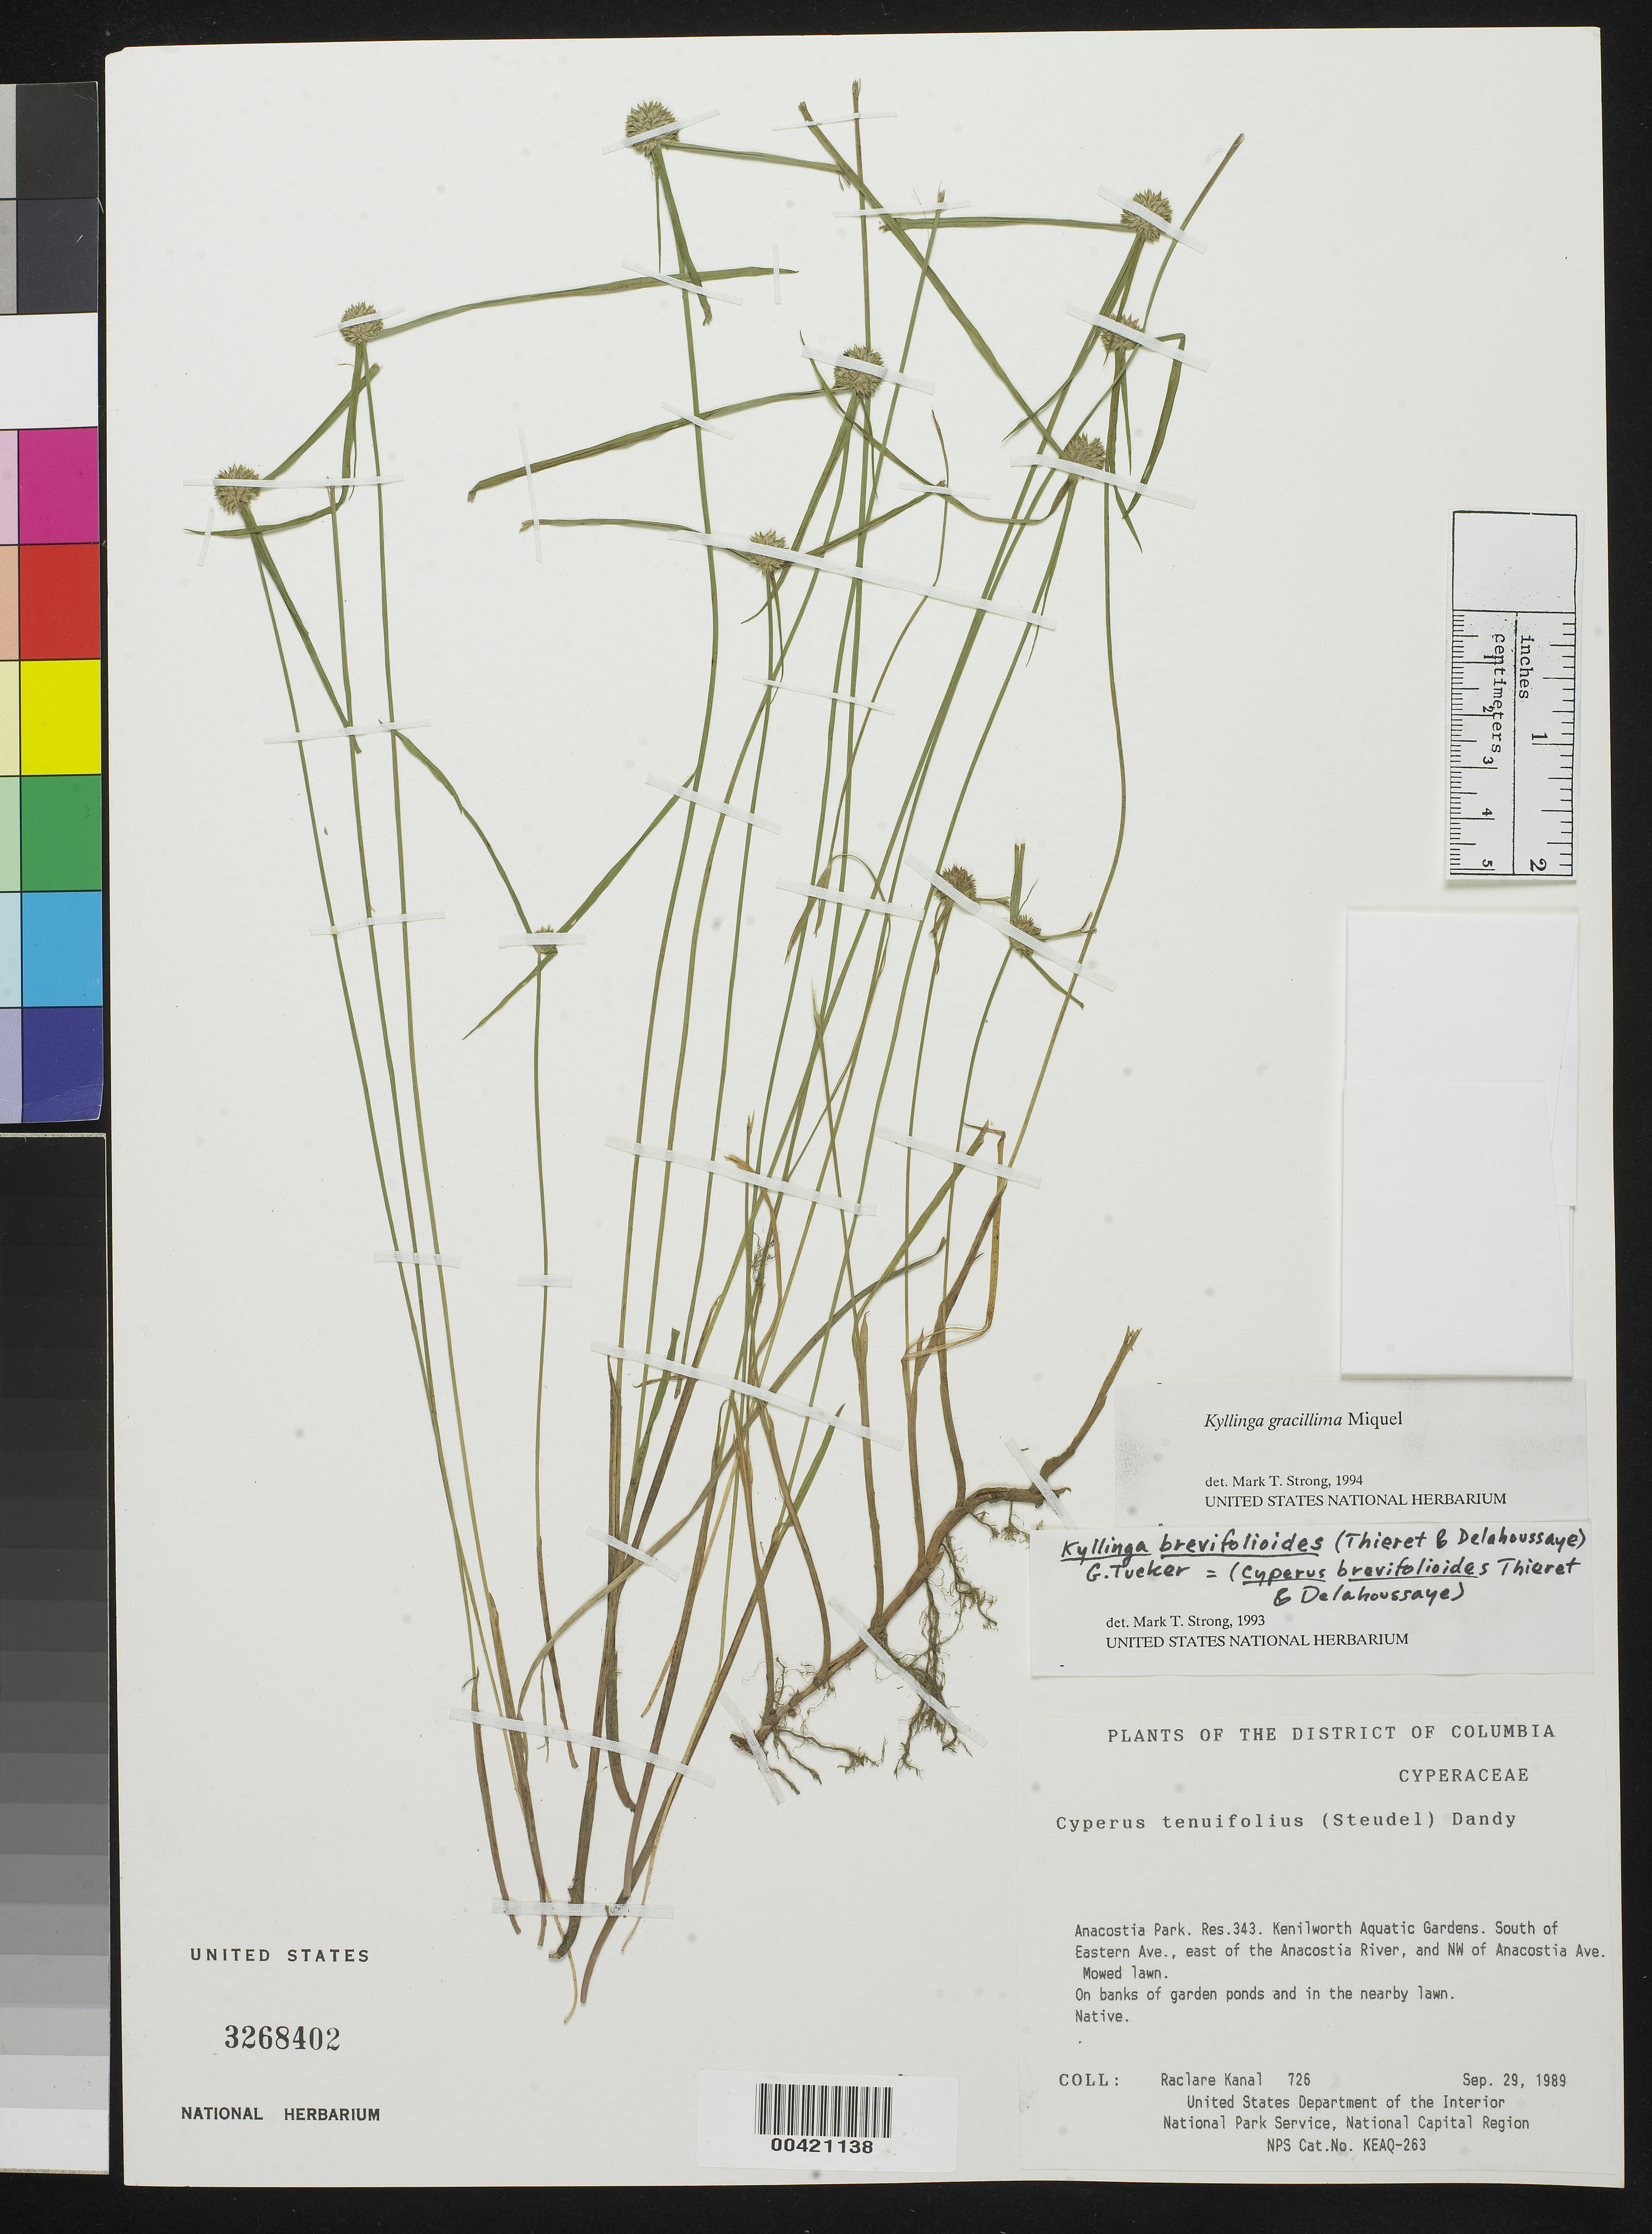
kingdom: Plantae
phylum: Tracheophyta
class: Liliopsida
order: Poales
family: Cyperaceae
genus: Cyperus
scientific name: Cyperus brevifolioides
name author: Thieret & Delahouss.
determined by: Strong, M. T., (US), Smithsonian Institution - National Museum of Natural History (UNITED STATES)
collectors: R. Kanal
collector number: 726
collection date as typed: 29 Sep 1989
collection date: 1989-09-29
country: United States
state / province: District of Columbia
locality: Kenilworth Park, S of Eastern Ave, E of Anacostia River, NW of Anacostia Ave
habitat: Mowed lawn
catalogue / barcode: US 3268402